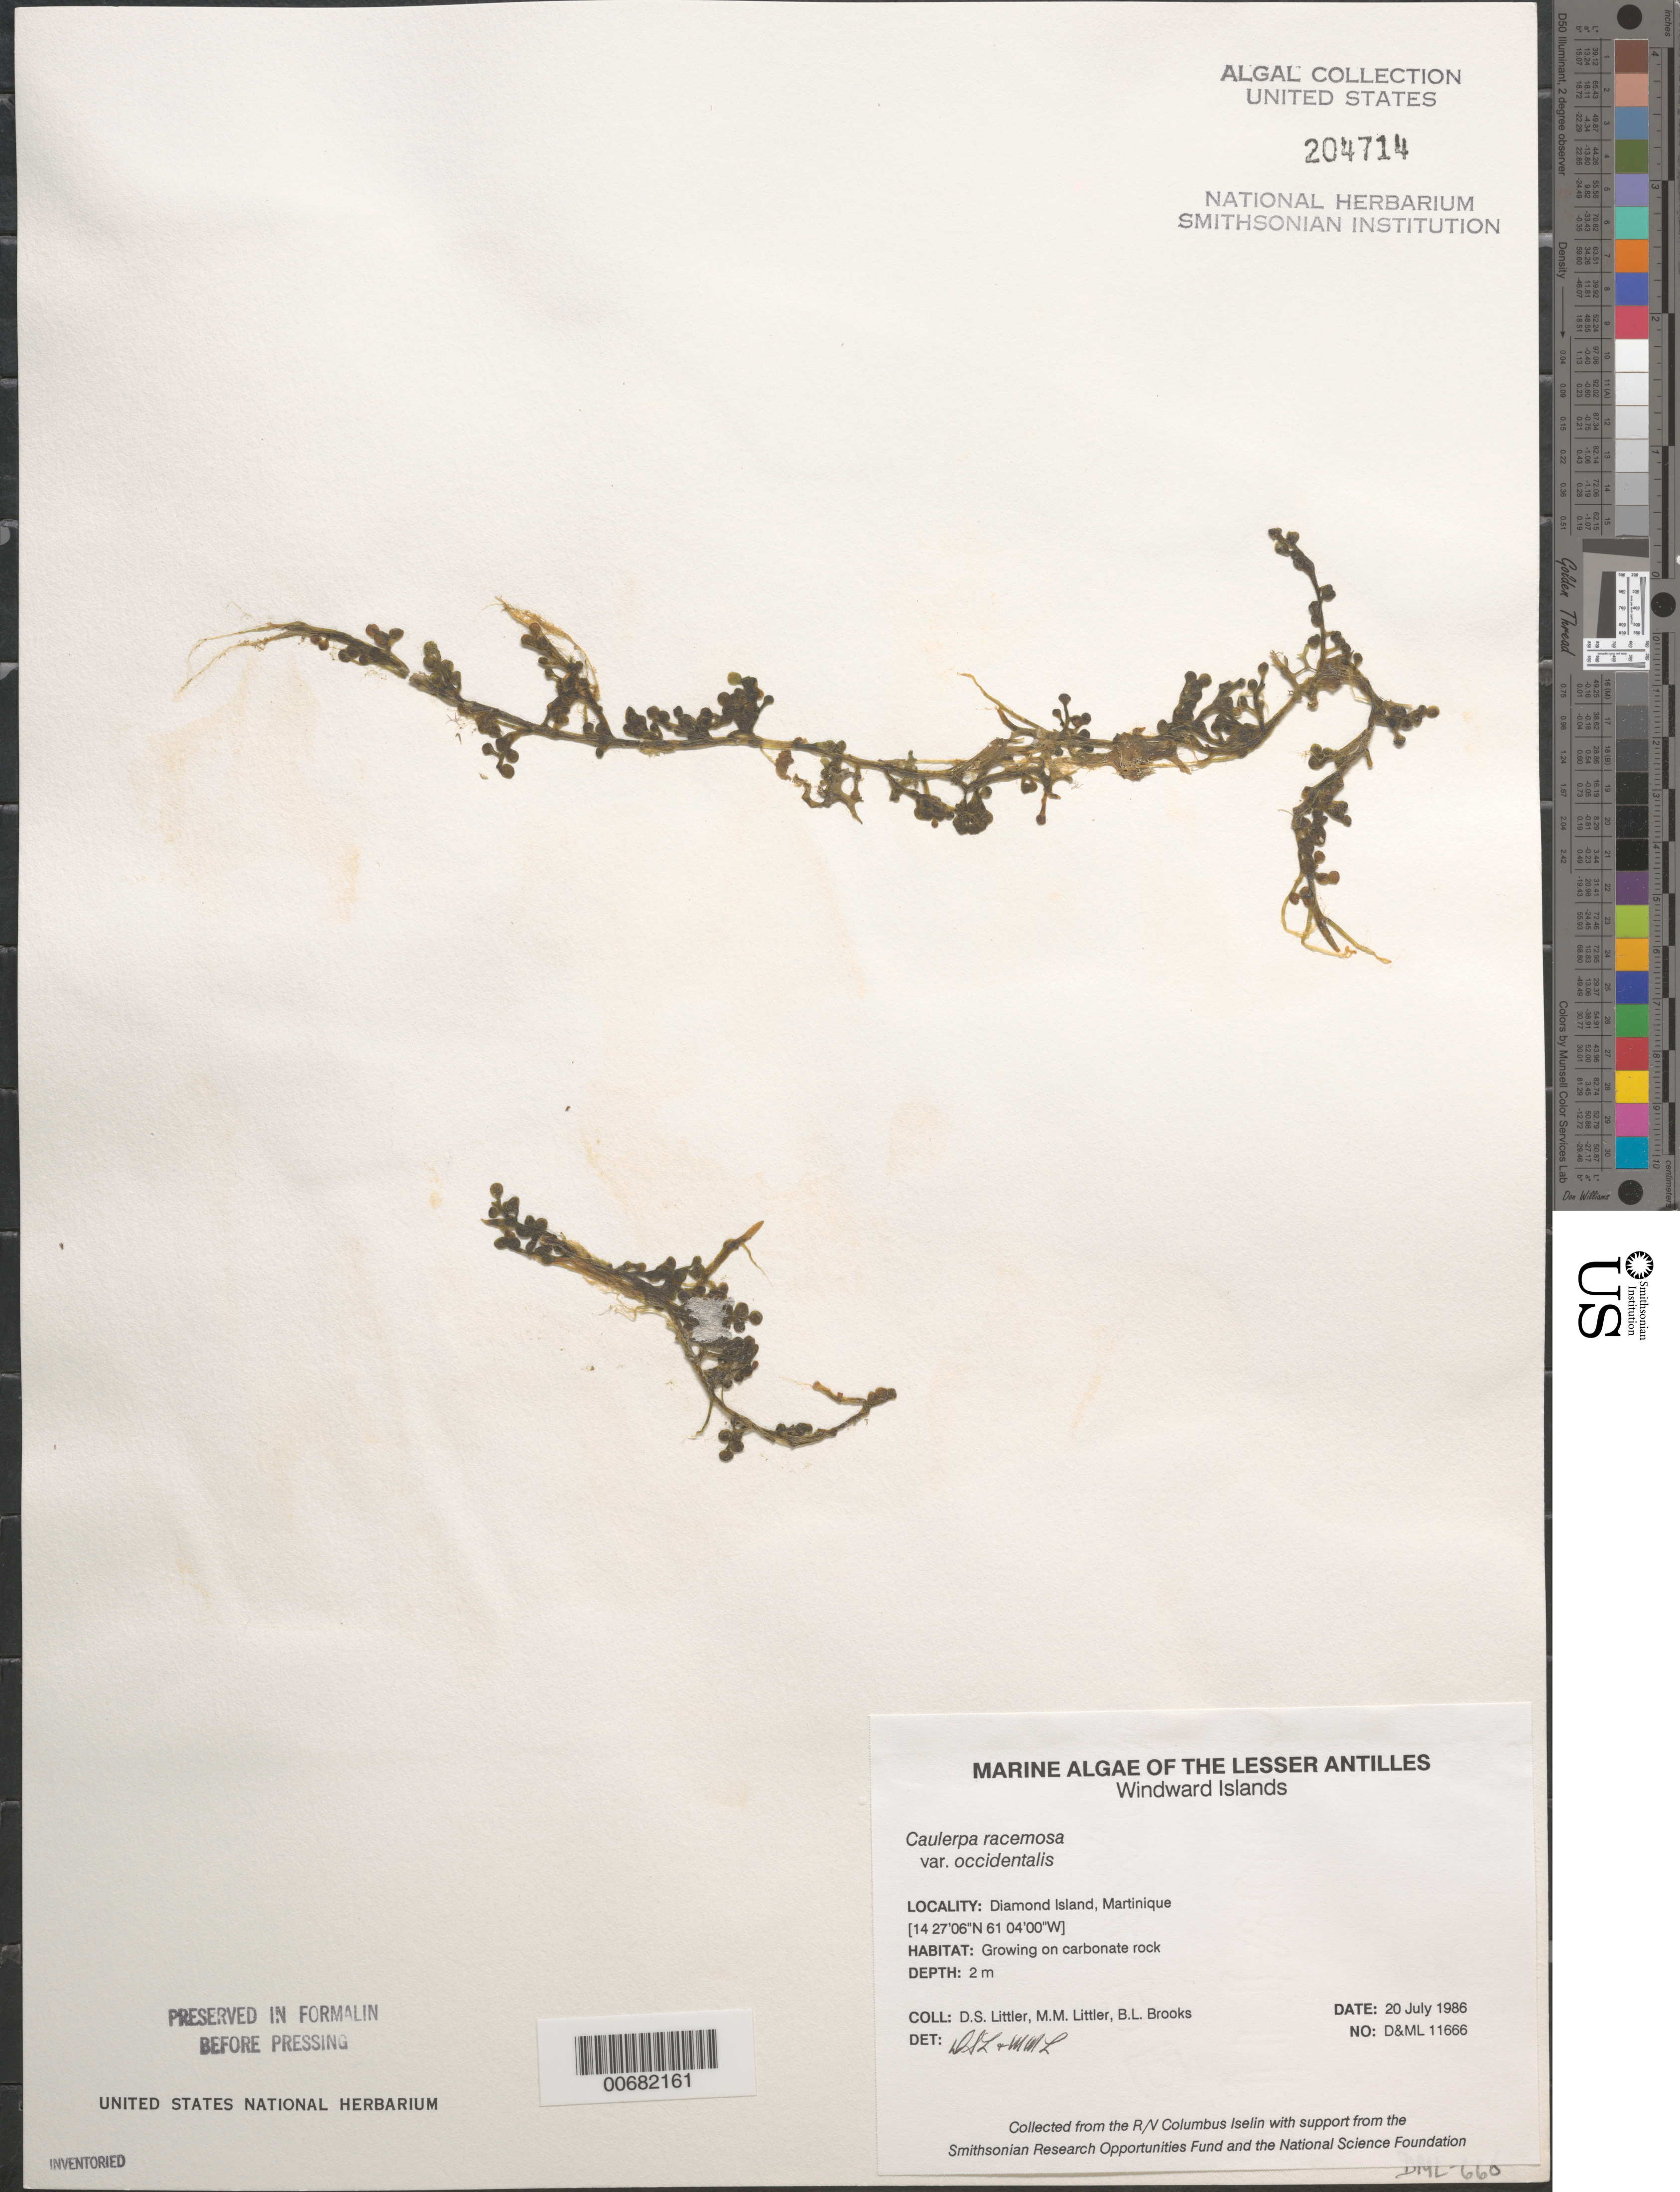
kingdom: Plantae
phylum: Chlorophyta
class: Ulvophyceae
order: Bryopsidales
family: Caulerpaceae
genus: Caulerpa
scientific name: Caulerpa racemosa var. occidentalis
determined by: Littler, D. S.; Littler, M. M.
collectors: D. S. Littler, M. M. Littler & B. Brooks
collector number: D&ML 11666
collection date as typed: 20 Jul 1986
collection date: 1986-07-20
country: Martinique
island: Diamond Island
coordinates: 14 27' 06" N, 61 04' 00" W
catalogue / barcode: US 204714